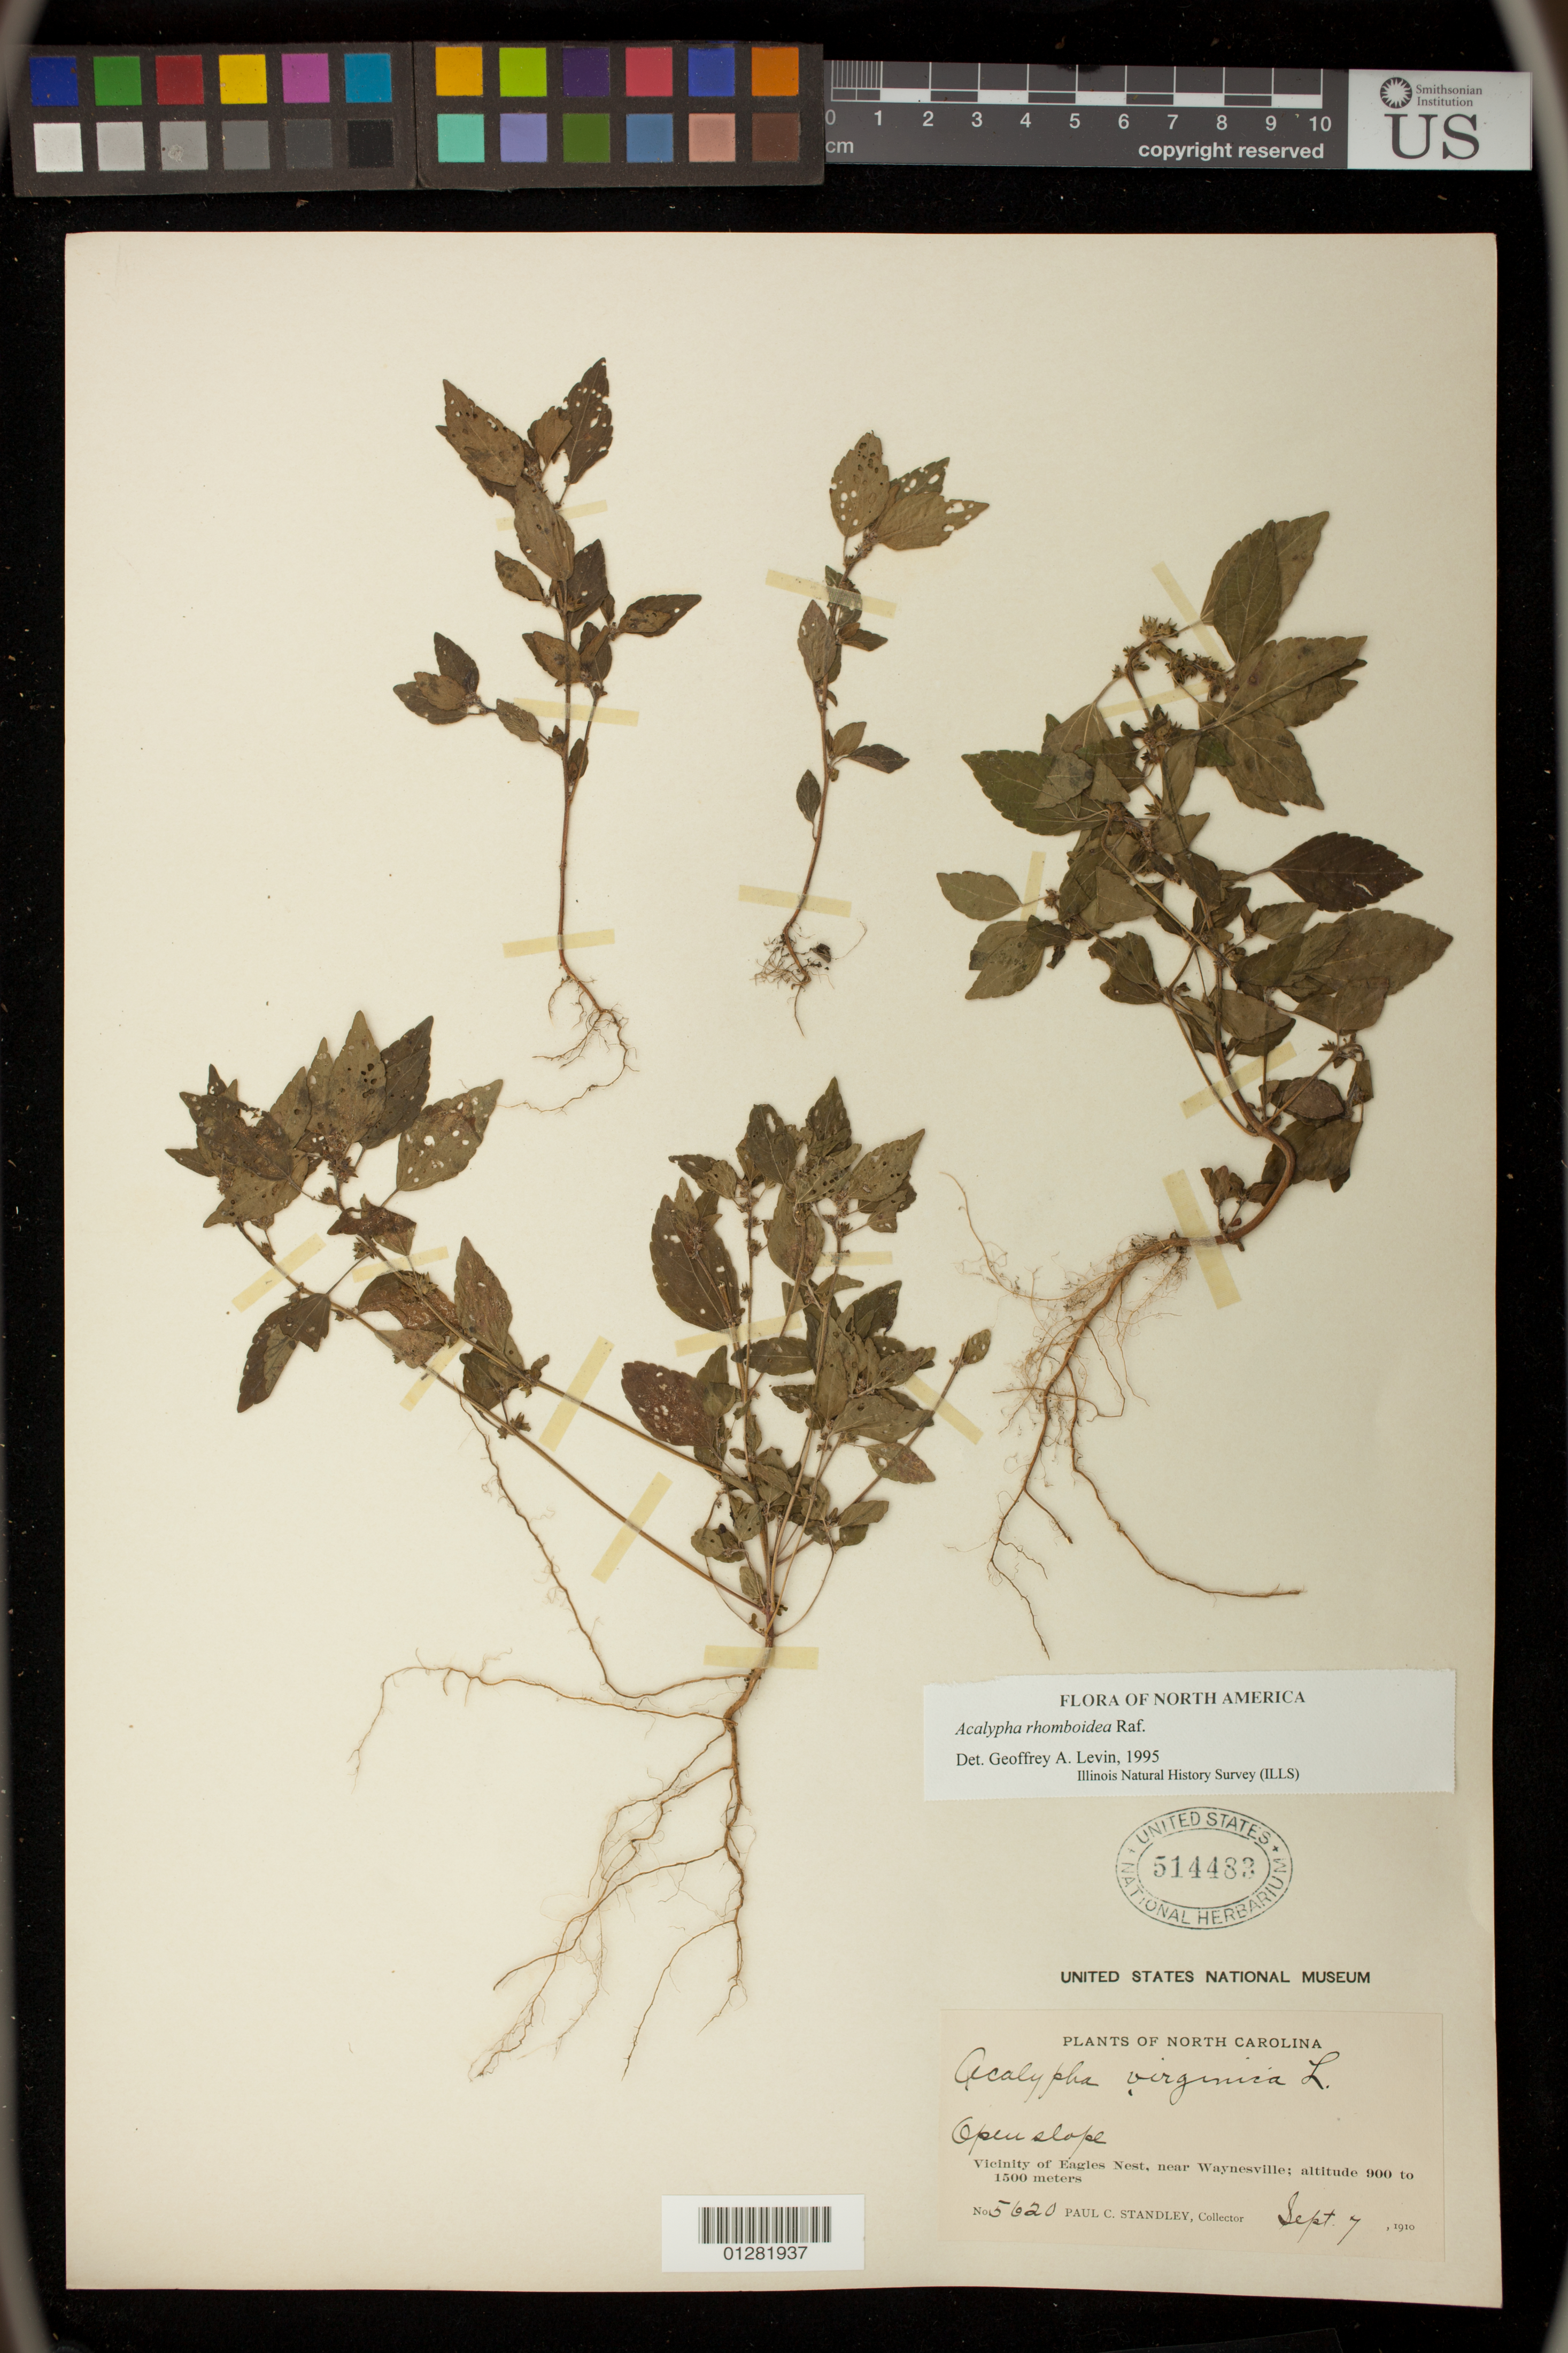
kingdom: Plantae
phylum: Tracheophyta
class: Magnoliopsida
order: Malpighiales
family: Euphorbiaceae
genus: Acalypha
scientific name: Acalypha rhomboidea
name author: Raf.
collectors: P. C. Standley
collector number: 5620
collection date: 1910-09-07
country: United States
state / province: North Carolina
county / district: Haywood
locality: Vicinity of Eagles Nest, near Waynesville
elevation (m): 274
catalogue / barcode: US 514483